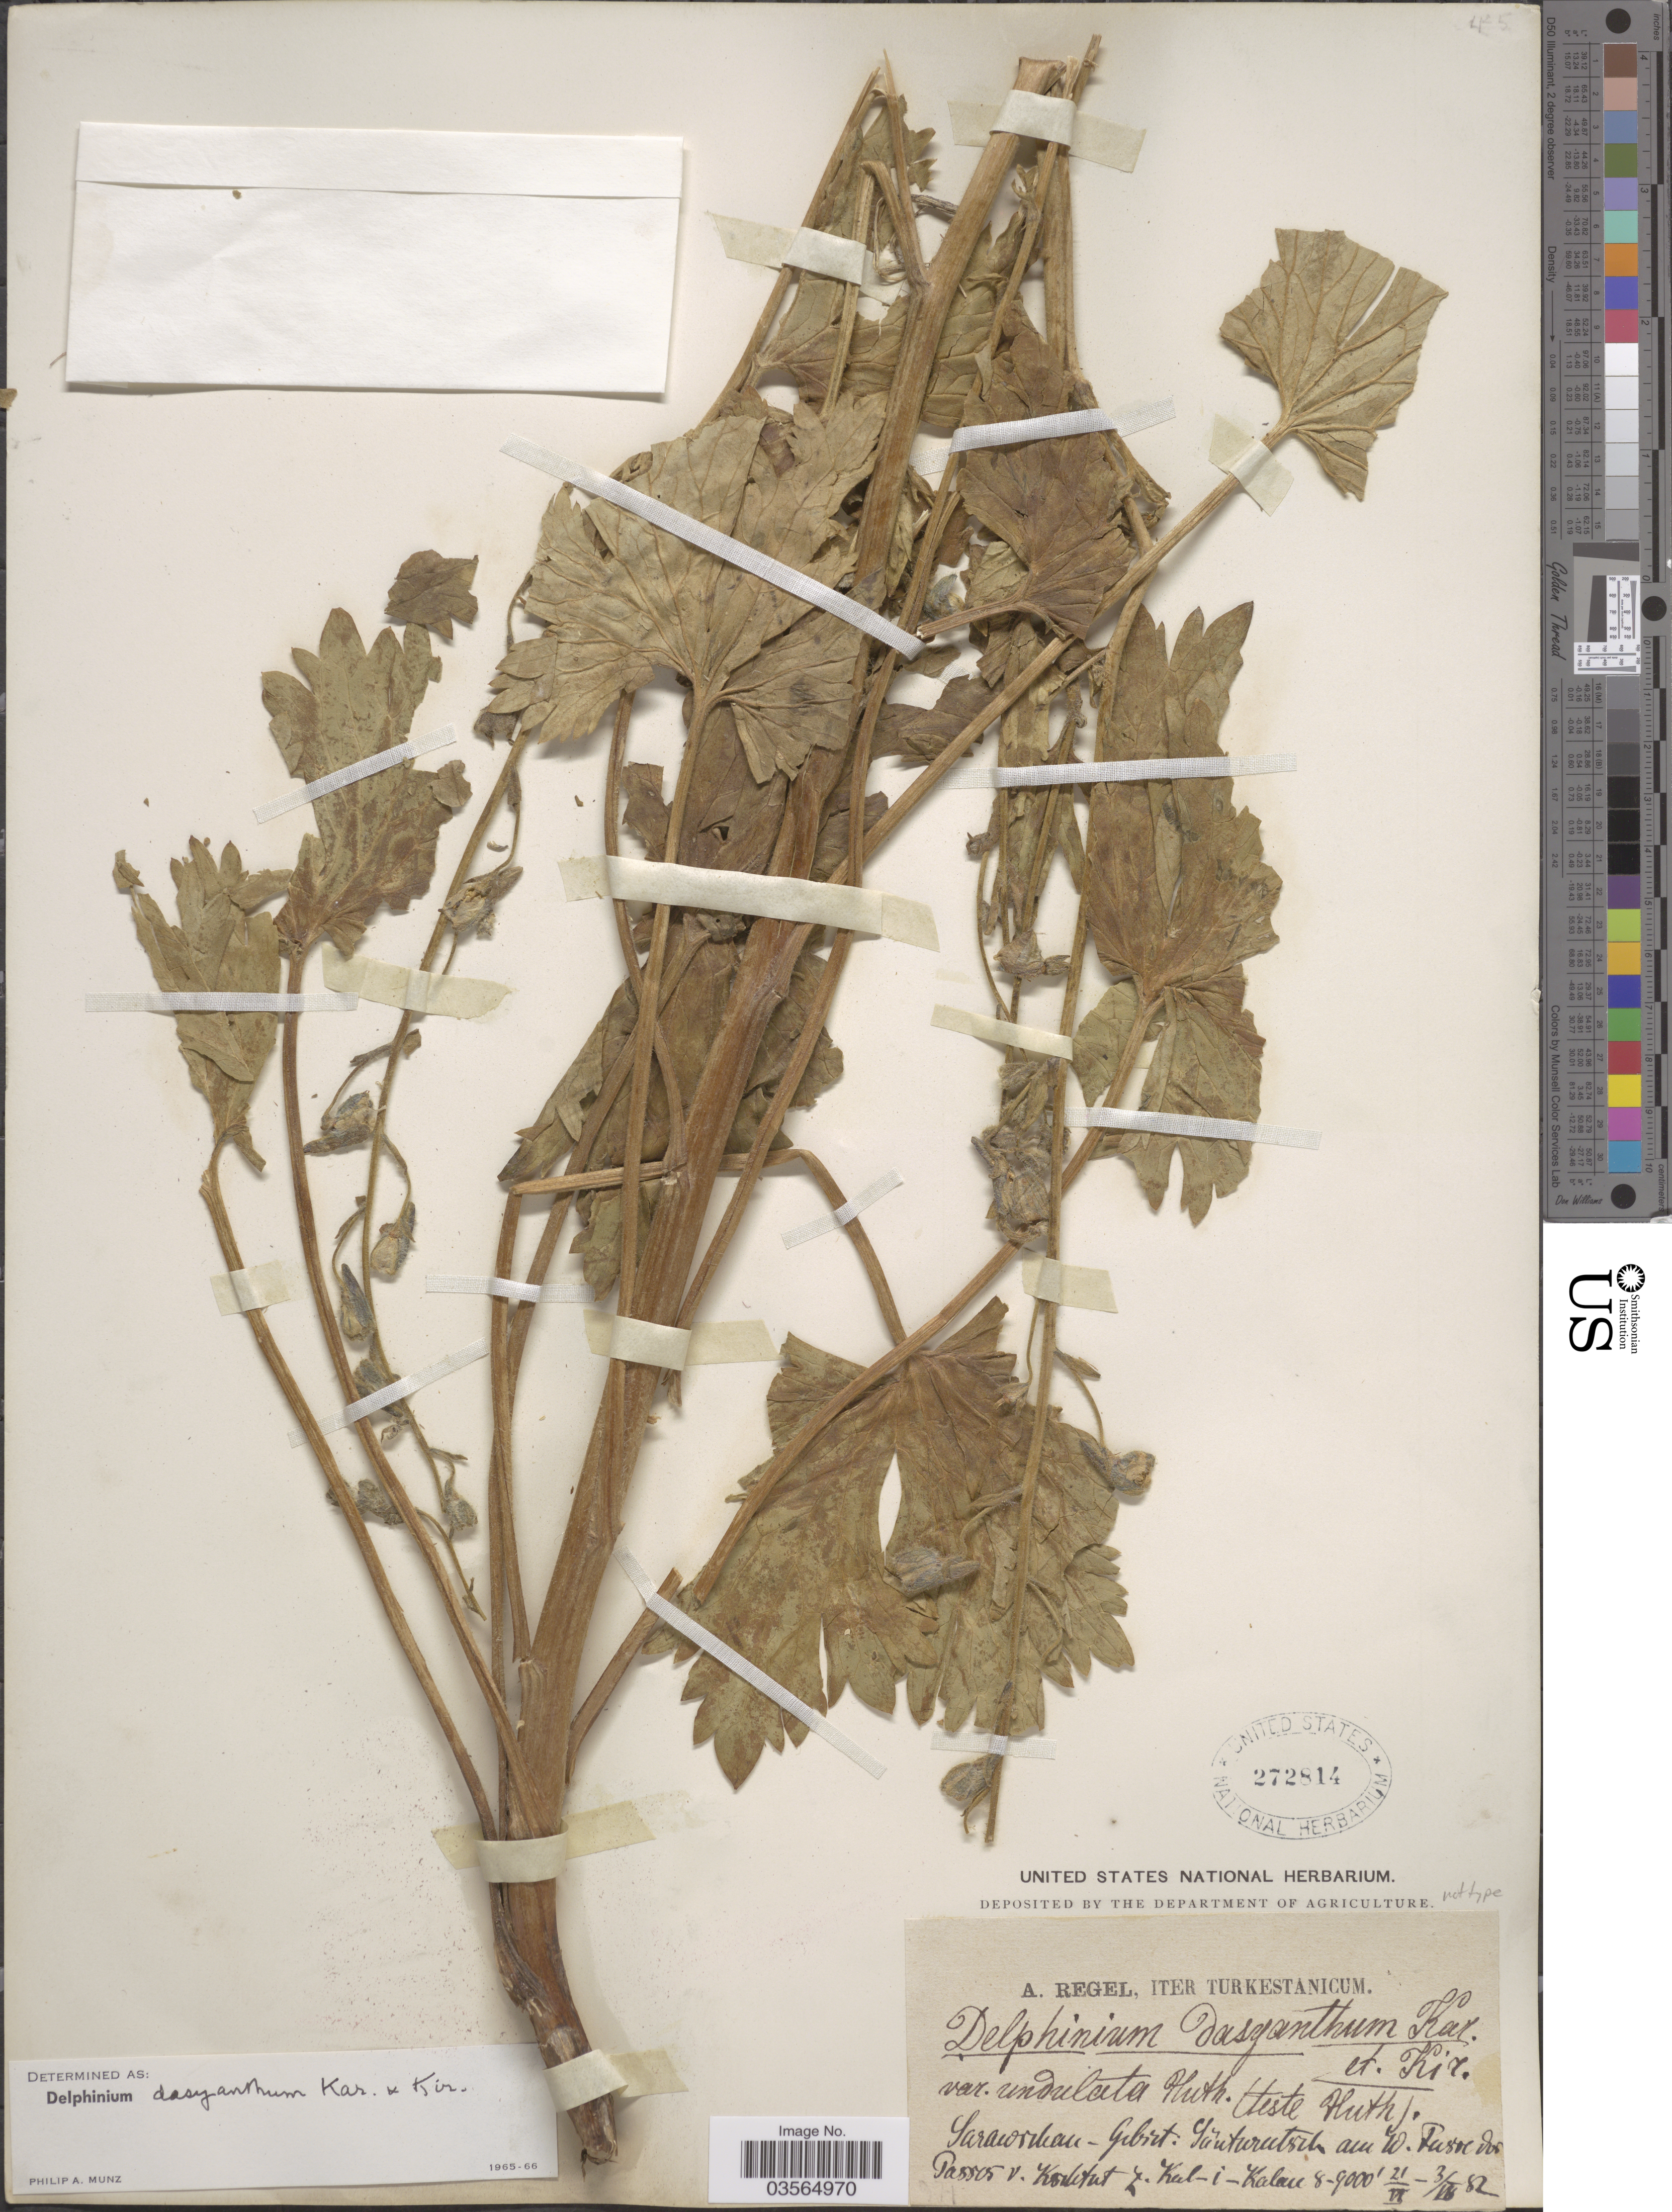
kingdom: Plantae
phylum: Tracheophyta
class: Magnoliopsida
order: Ranunculales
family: Ranunculaceae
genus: Delphinium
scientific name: Delphinium dasyanthum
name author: Kar. & Kir.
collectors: A. Regel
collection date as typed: Transcribed d/m/y: 21/6/82 to 3/7/82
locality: Iter Turkestanicum. Sarawochau-Gebiet. Saüturutsch am W. Fusoe des Passes v. Kochtut Z. Kul-i-Kalau. [interpreted]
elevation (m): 2438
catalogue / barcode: US 272814